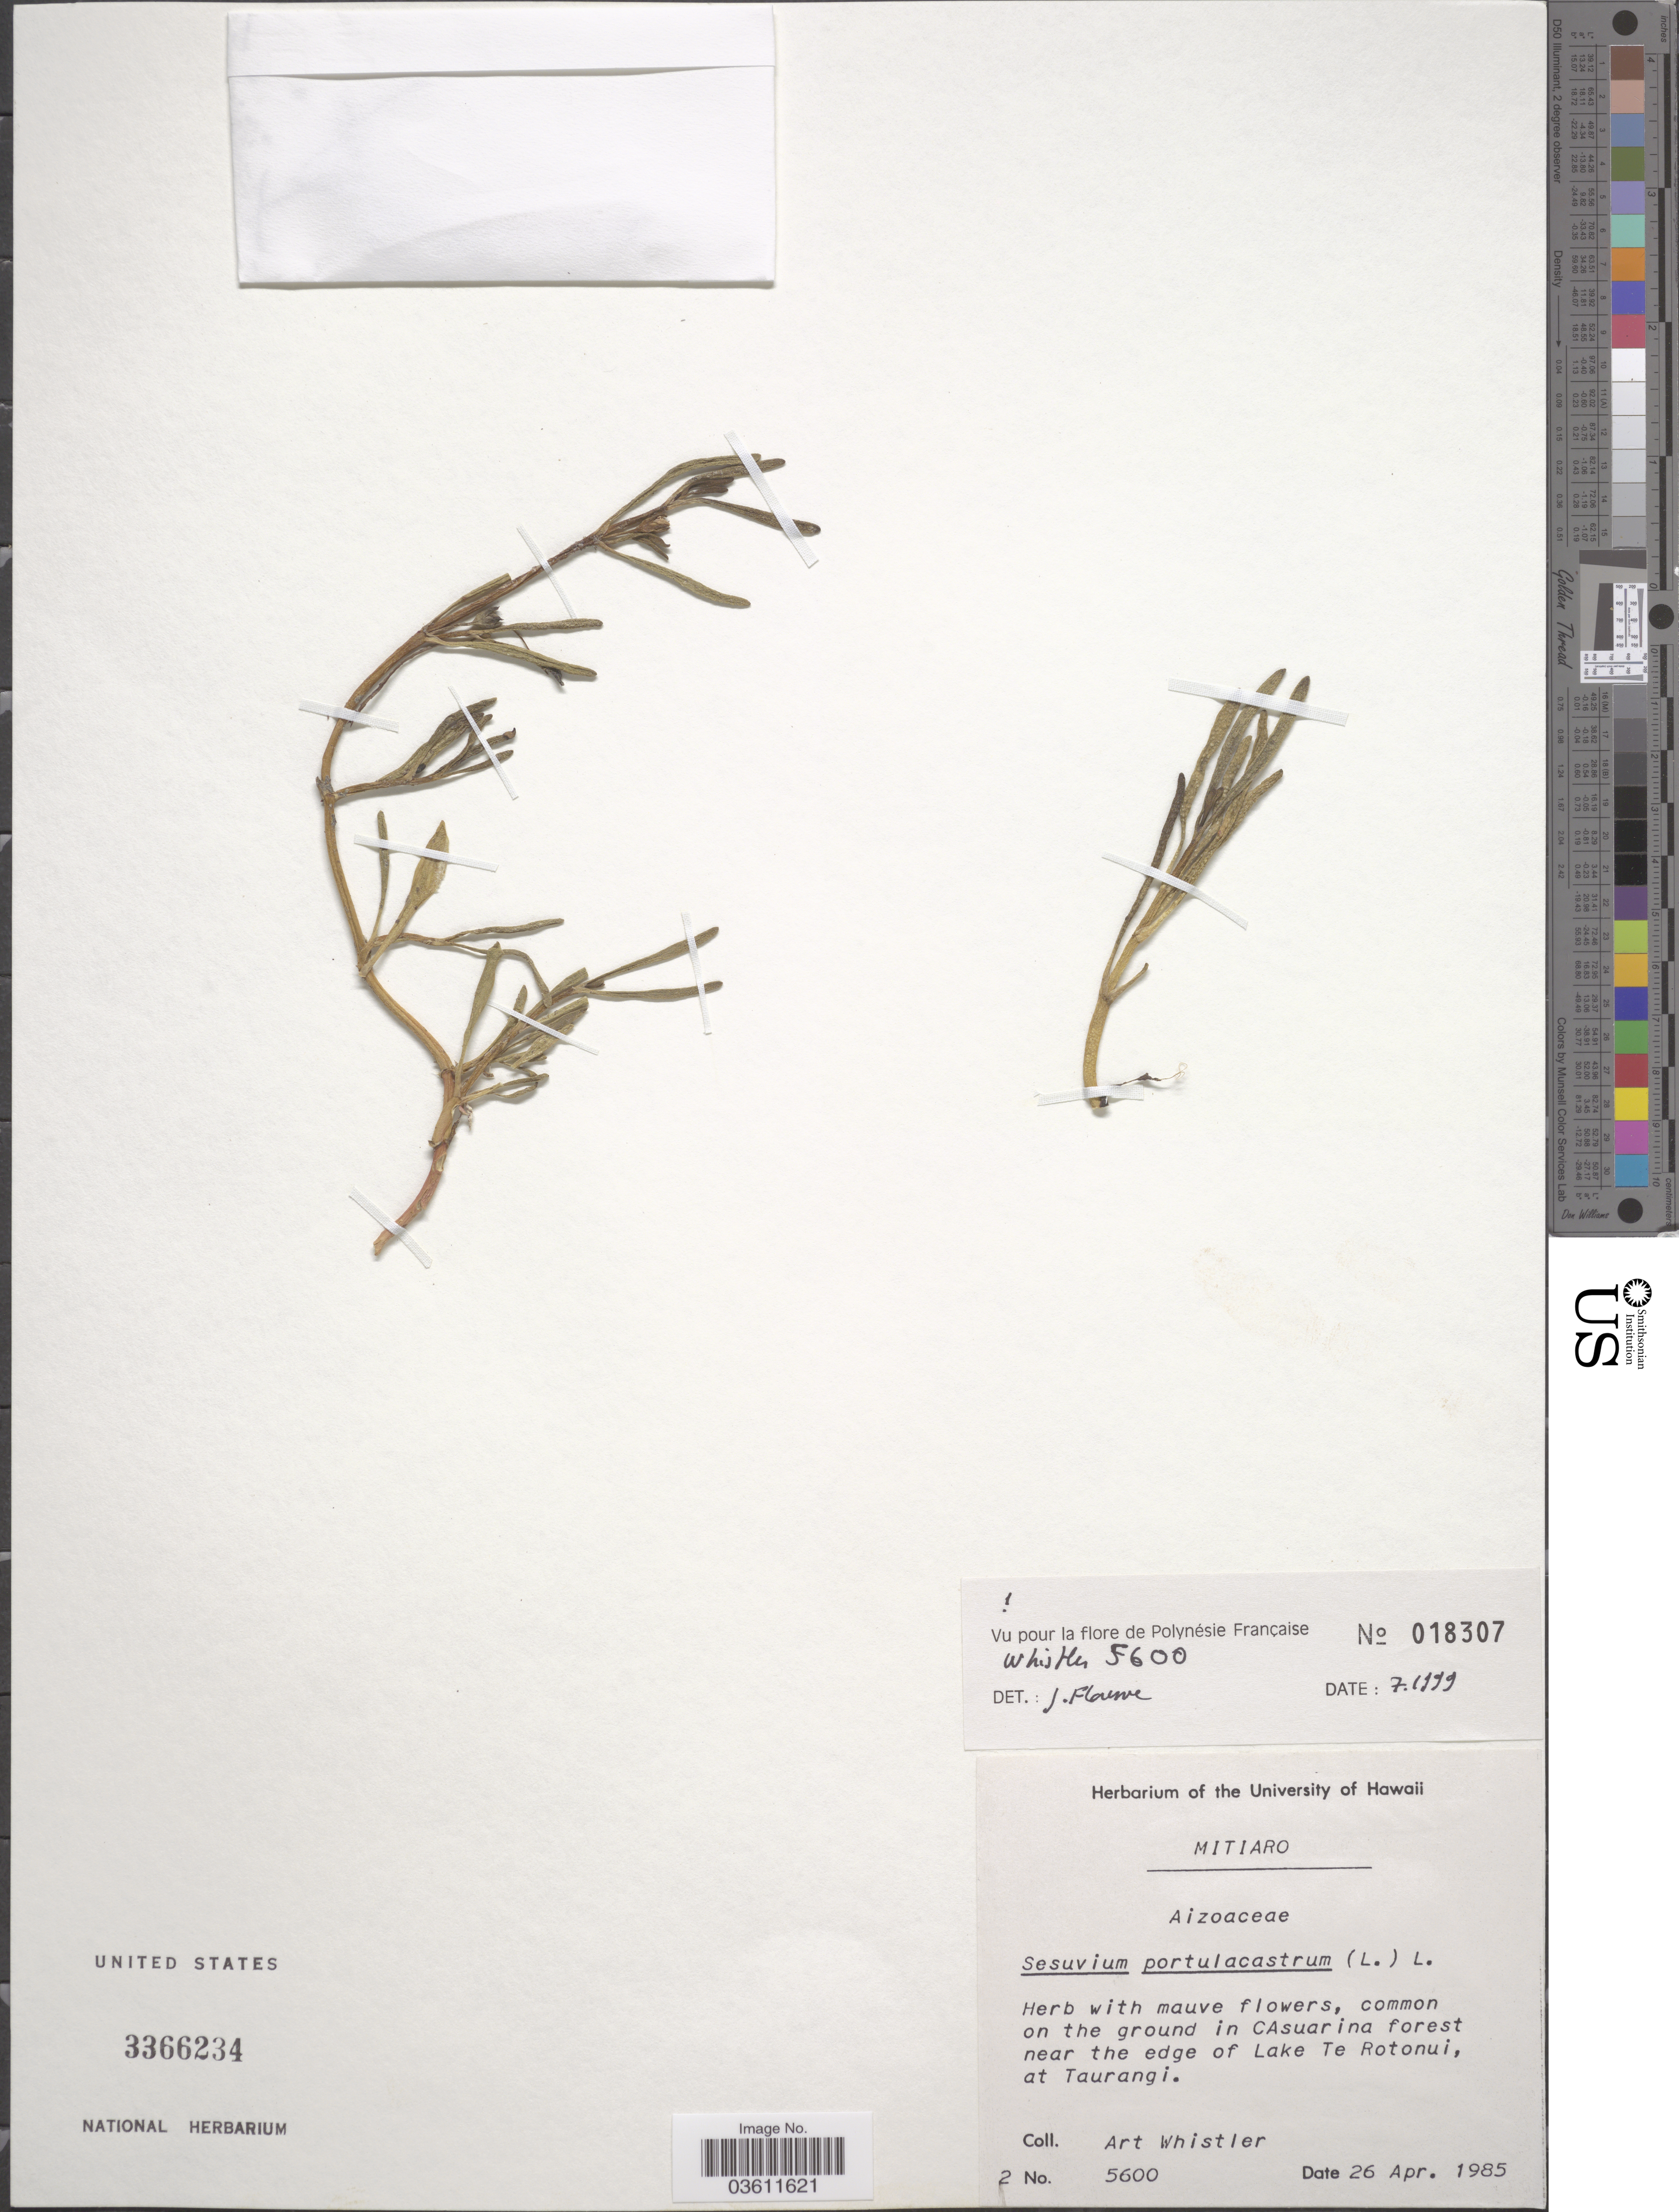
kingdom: Plantae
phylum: Tracheophyta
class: Magnoliopsida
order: Caryophyllales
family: Aizoaceae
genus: Sesuvium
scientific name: Sesuvium portulacastrum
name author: (L.) L.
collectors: A. Whistler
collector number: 5600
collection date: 1985-04-26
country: Cook Islands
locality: Mitiaro. In CAsuarina forest, near the edge of Lake Te Rotonui, at Taurangi.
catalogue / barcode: US 3366234